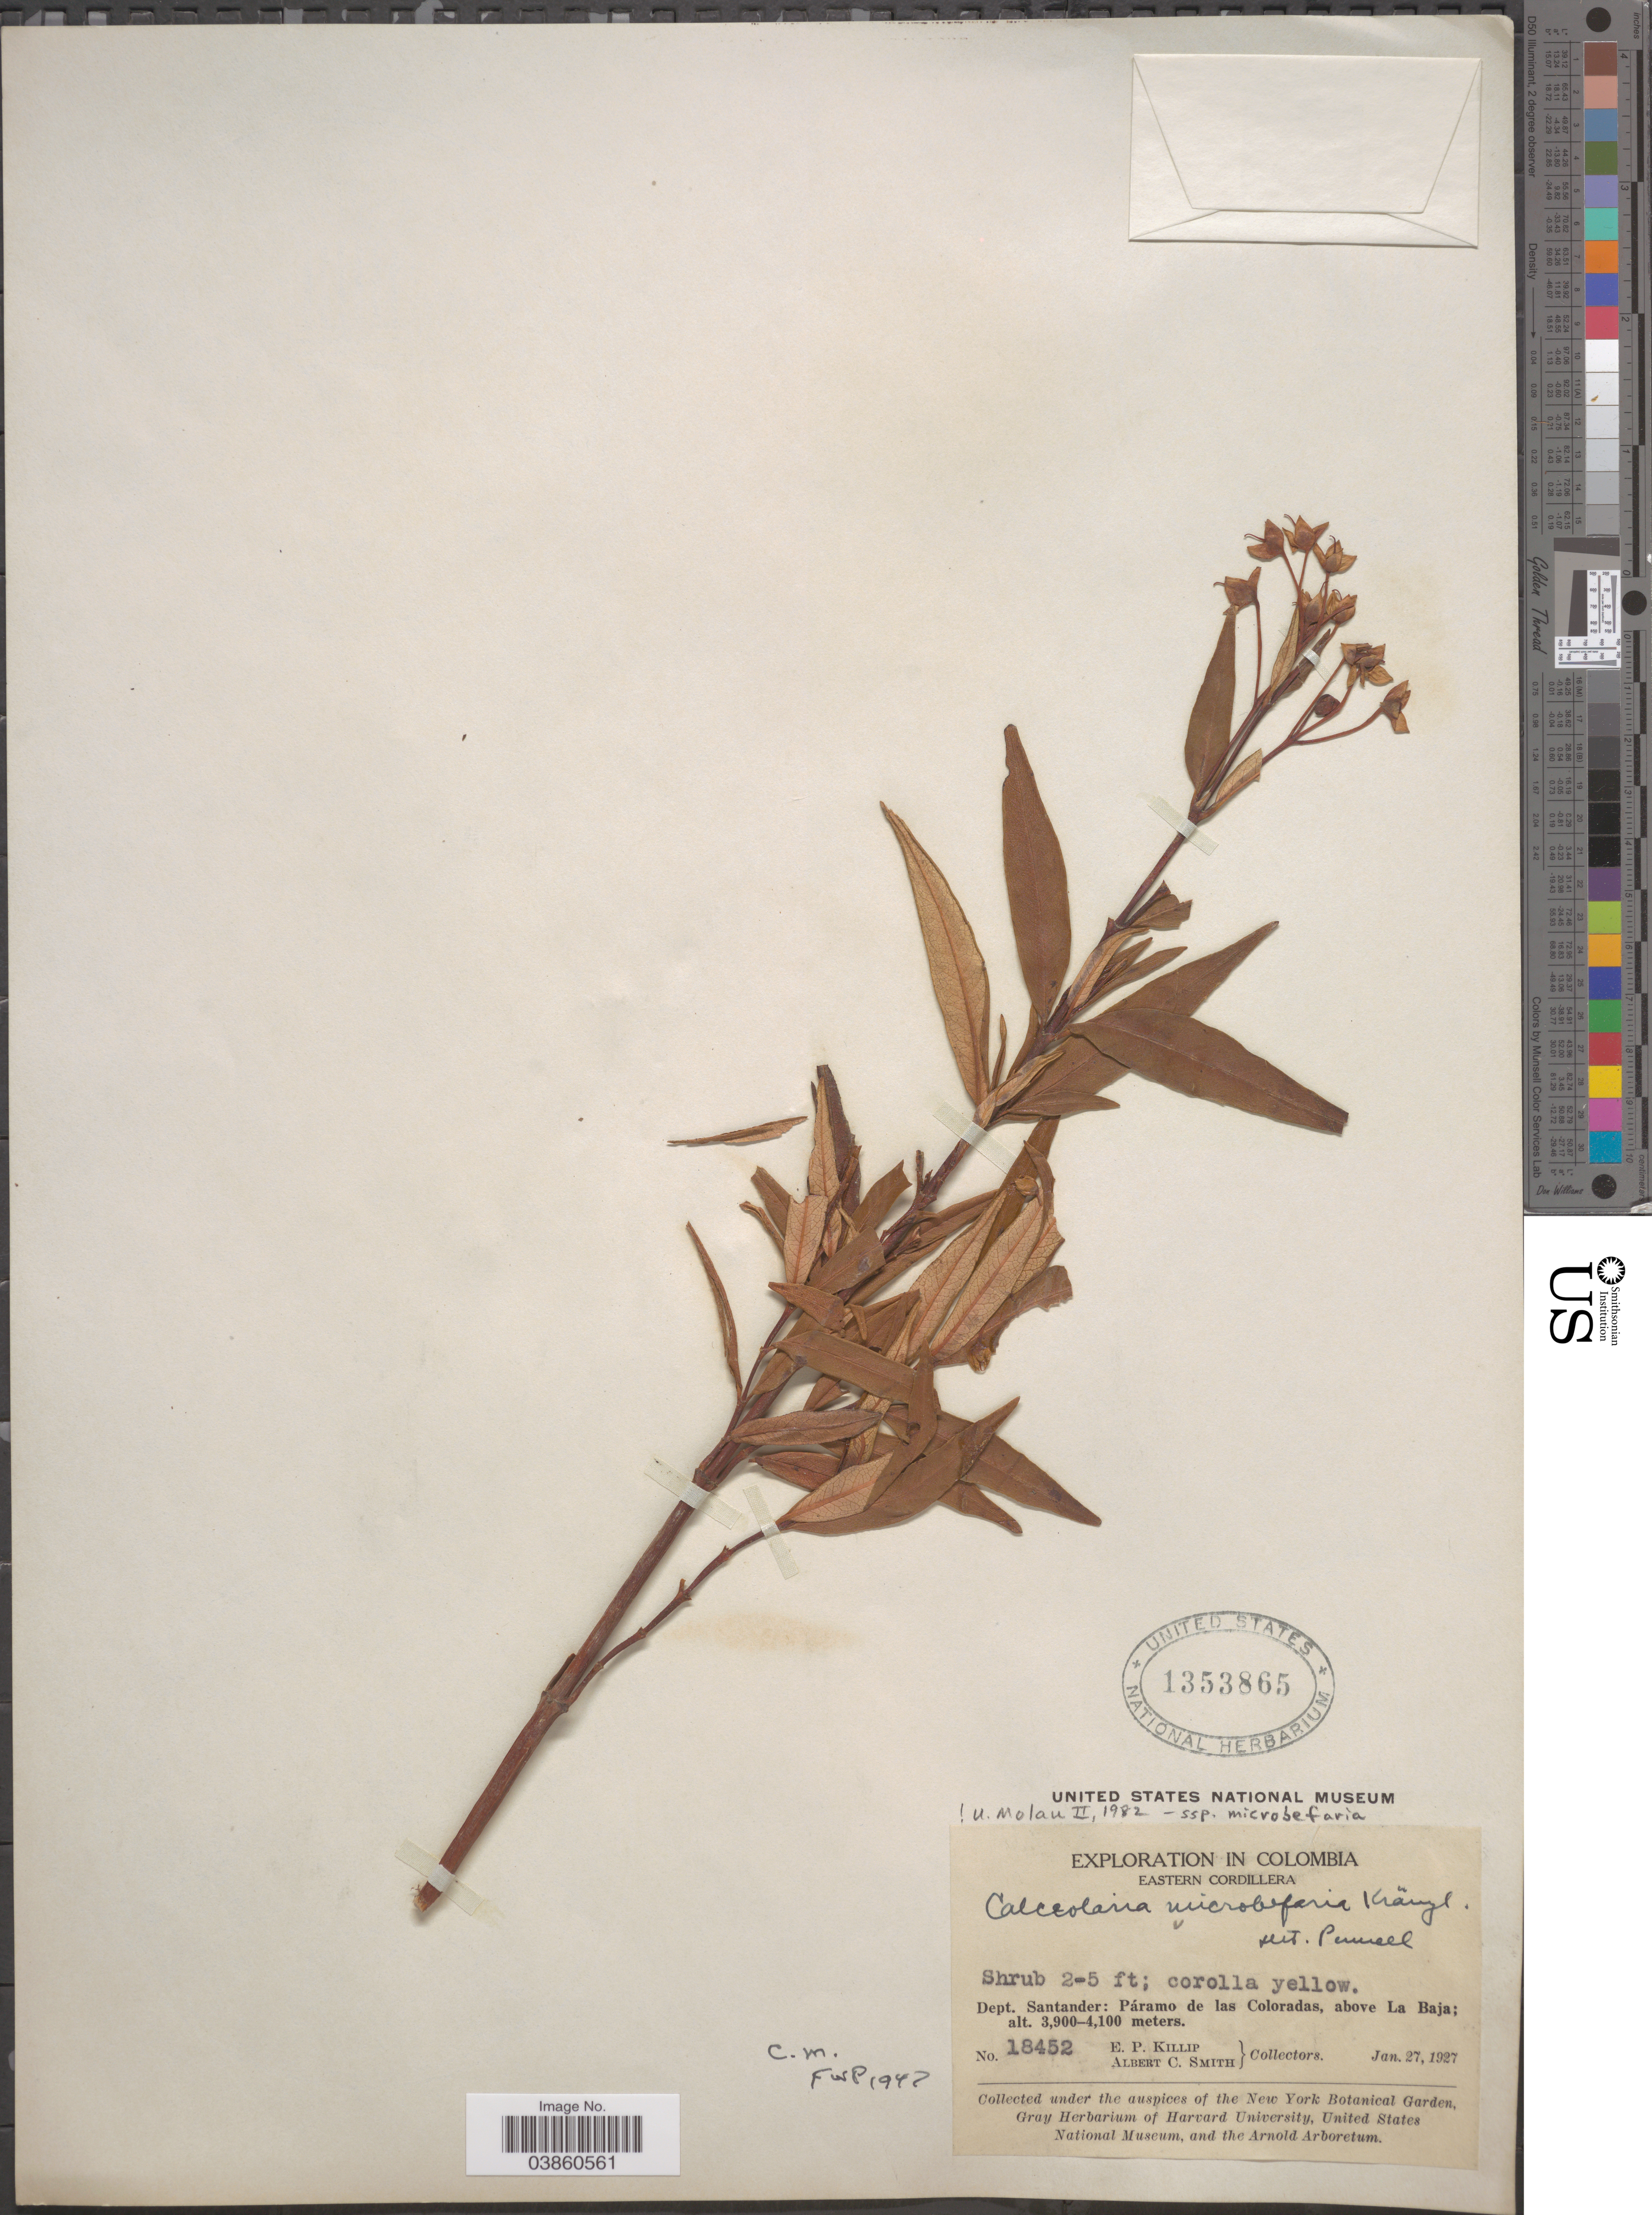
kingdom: Plantae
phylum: Tracheophyta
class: Magnoliopsida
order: Lamiales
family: Calceolariaceae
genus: Calceolaria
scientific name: Calceolaria microbefaria subsp. microbefaria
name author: Kränzl.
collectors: E. P. Killip & A. C. Smith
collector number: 18452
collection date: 1927-01-27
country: Colombia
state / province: Santander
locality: Eastern Cordillera. Dept. Santander: Páramo de las Coloradas, above La Baja.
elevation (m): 3900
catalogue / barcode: US 1353865